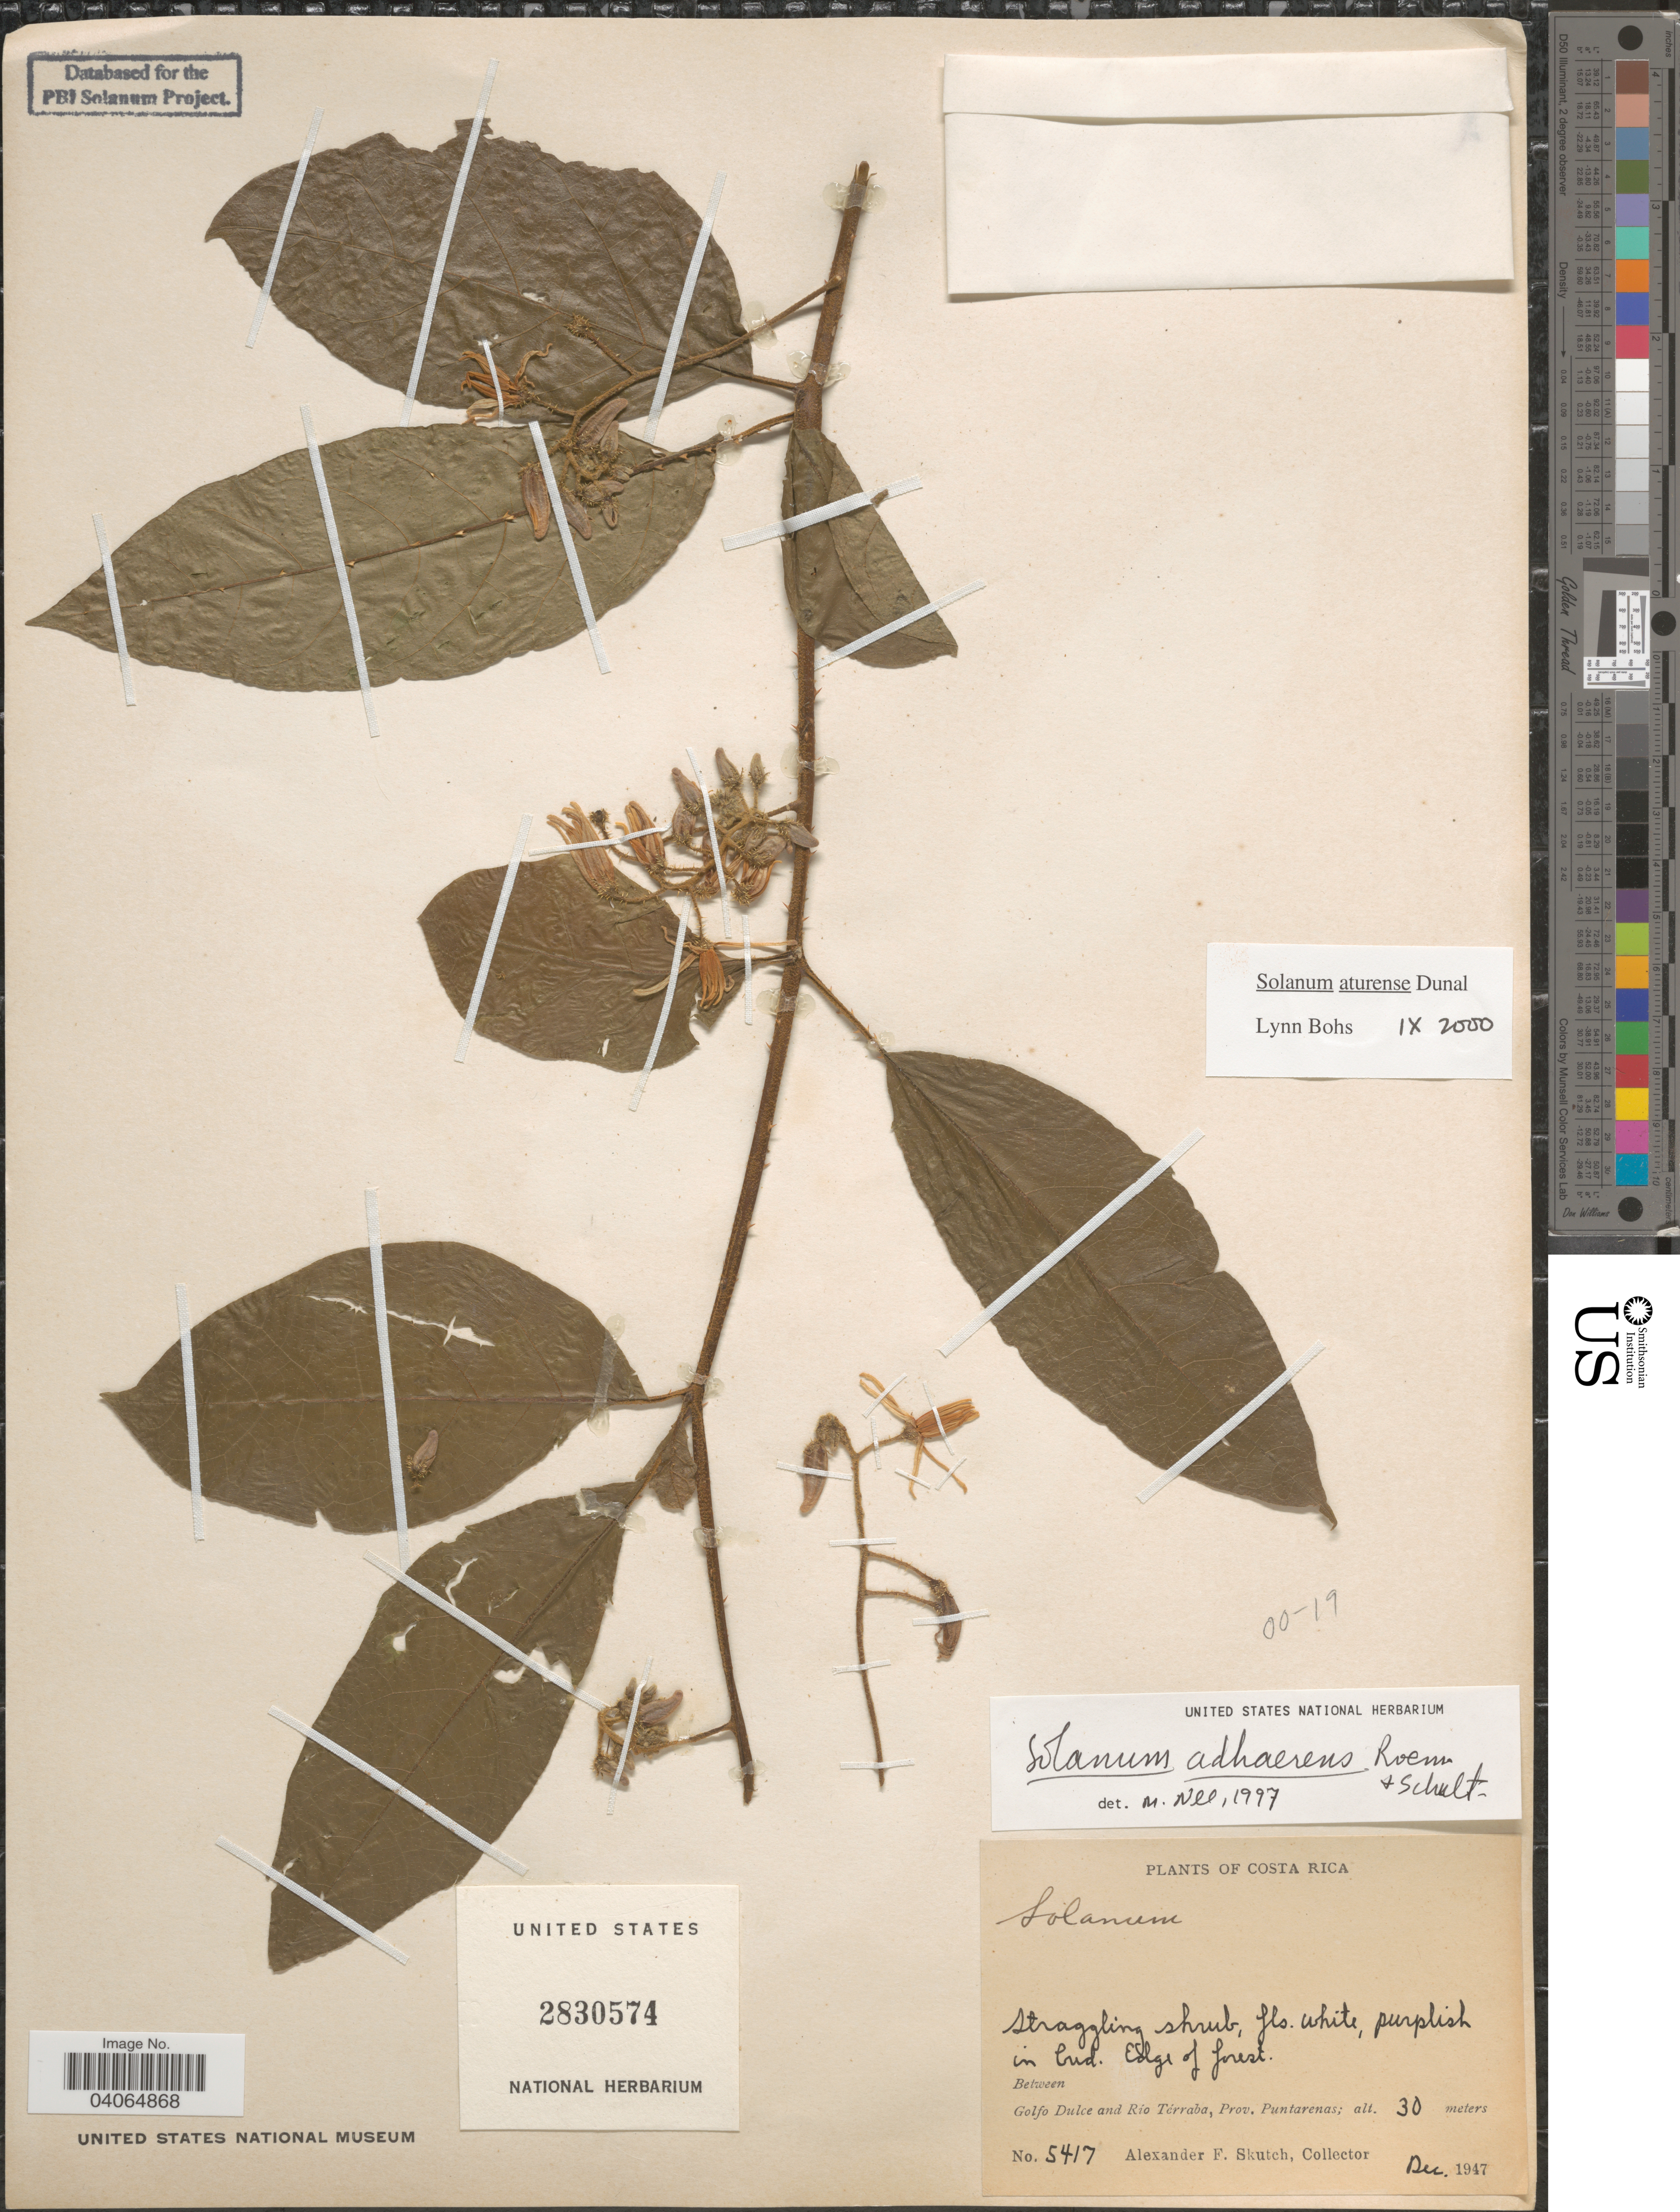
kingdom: Plantae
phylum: Tracheophyta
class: Magnoliopsida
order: Solanales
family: Solanaceae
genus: Solanum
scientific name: Solanum aturense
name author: Humb. & Bonpl. ex Dunal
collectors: A. F. Skutch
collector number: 5417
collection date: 1947-12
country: Costa Rica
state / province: Puntarenas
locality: Between Golfo Dulce and Rio Térraba.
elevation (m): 30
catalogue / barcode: US 2830574